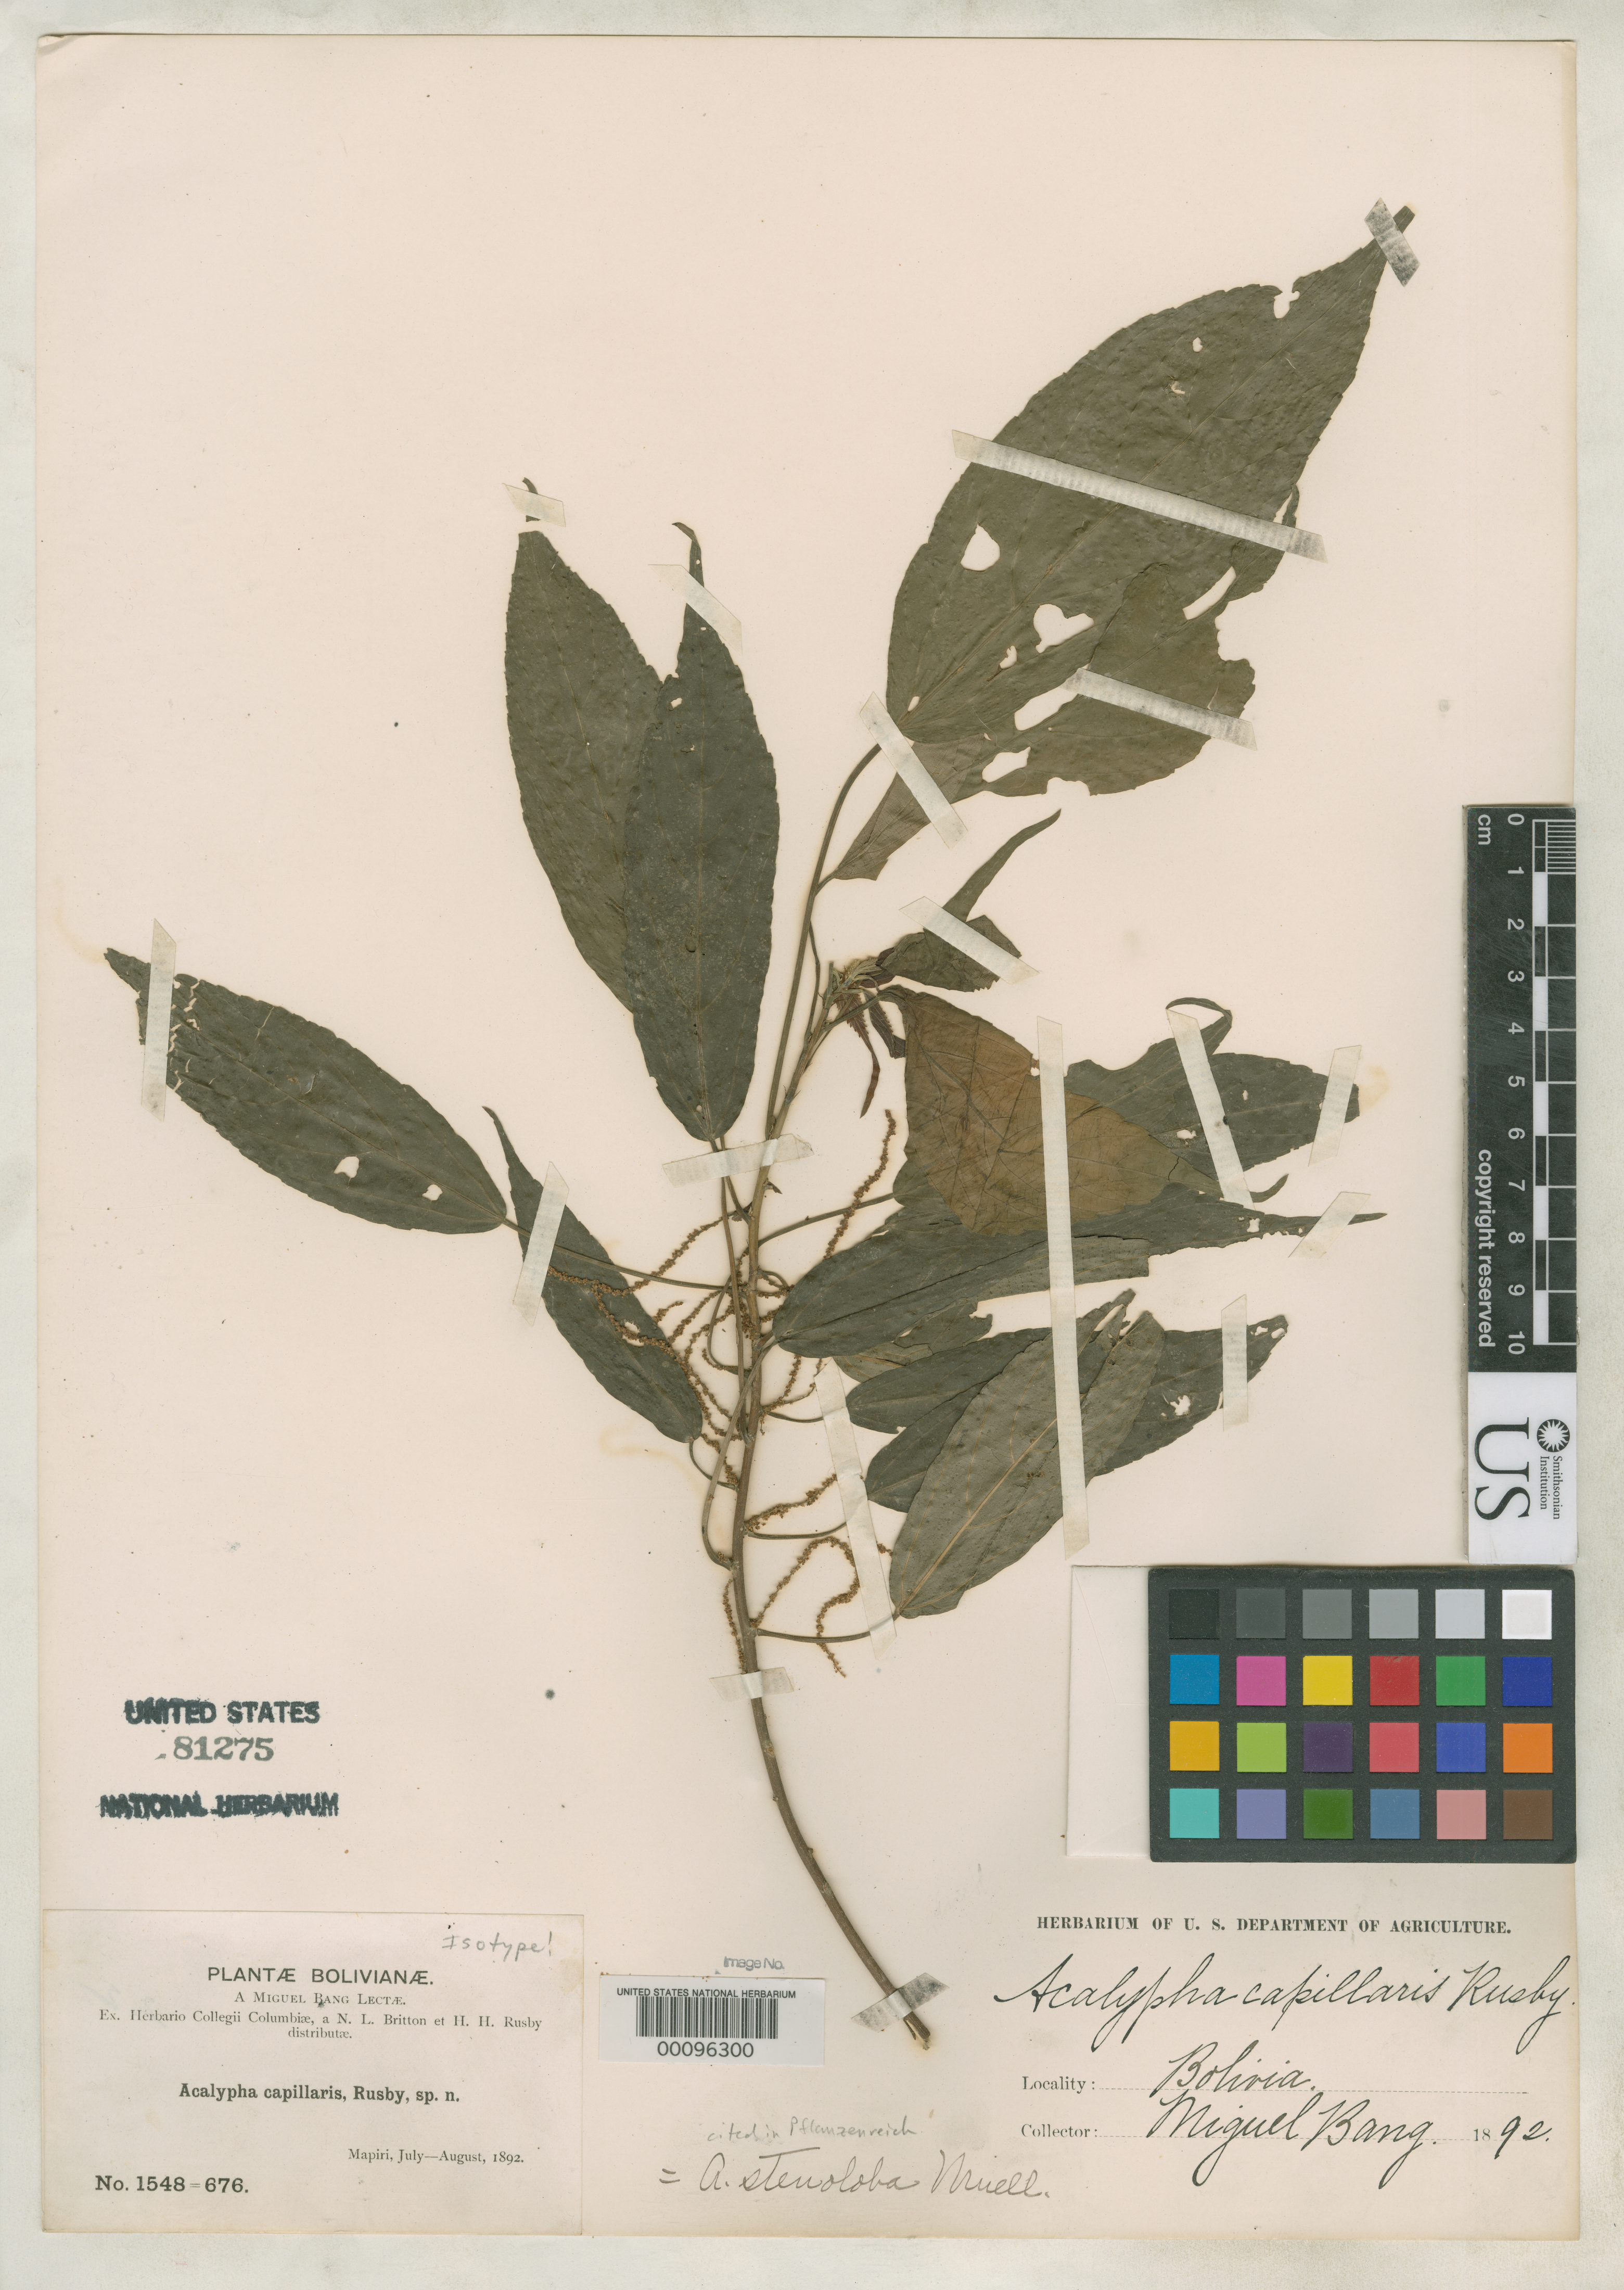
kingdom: Plantae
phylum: Tracheophyta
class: Magnoliopsida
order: Malpighiales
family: Euphorbiaceae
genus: Acalypha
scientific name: Acalypha capillaris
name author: Rusby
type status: Isotype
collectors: M. Bang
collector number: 1548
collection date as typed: Jul 1892 to -- Aug 1892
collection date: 1892-07/1892-08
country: Bolivia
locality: Mapiri.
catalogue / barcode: US 81275